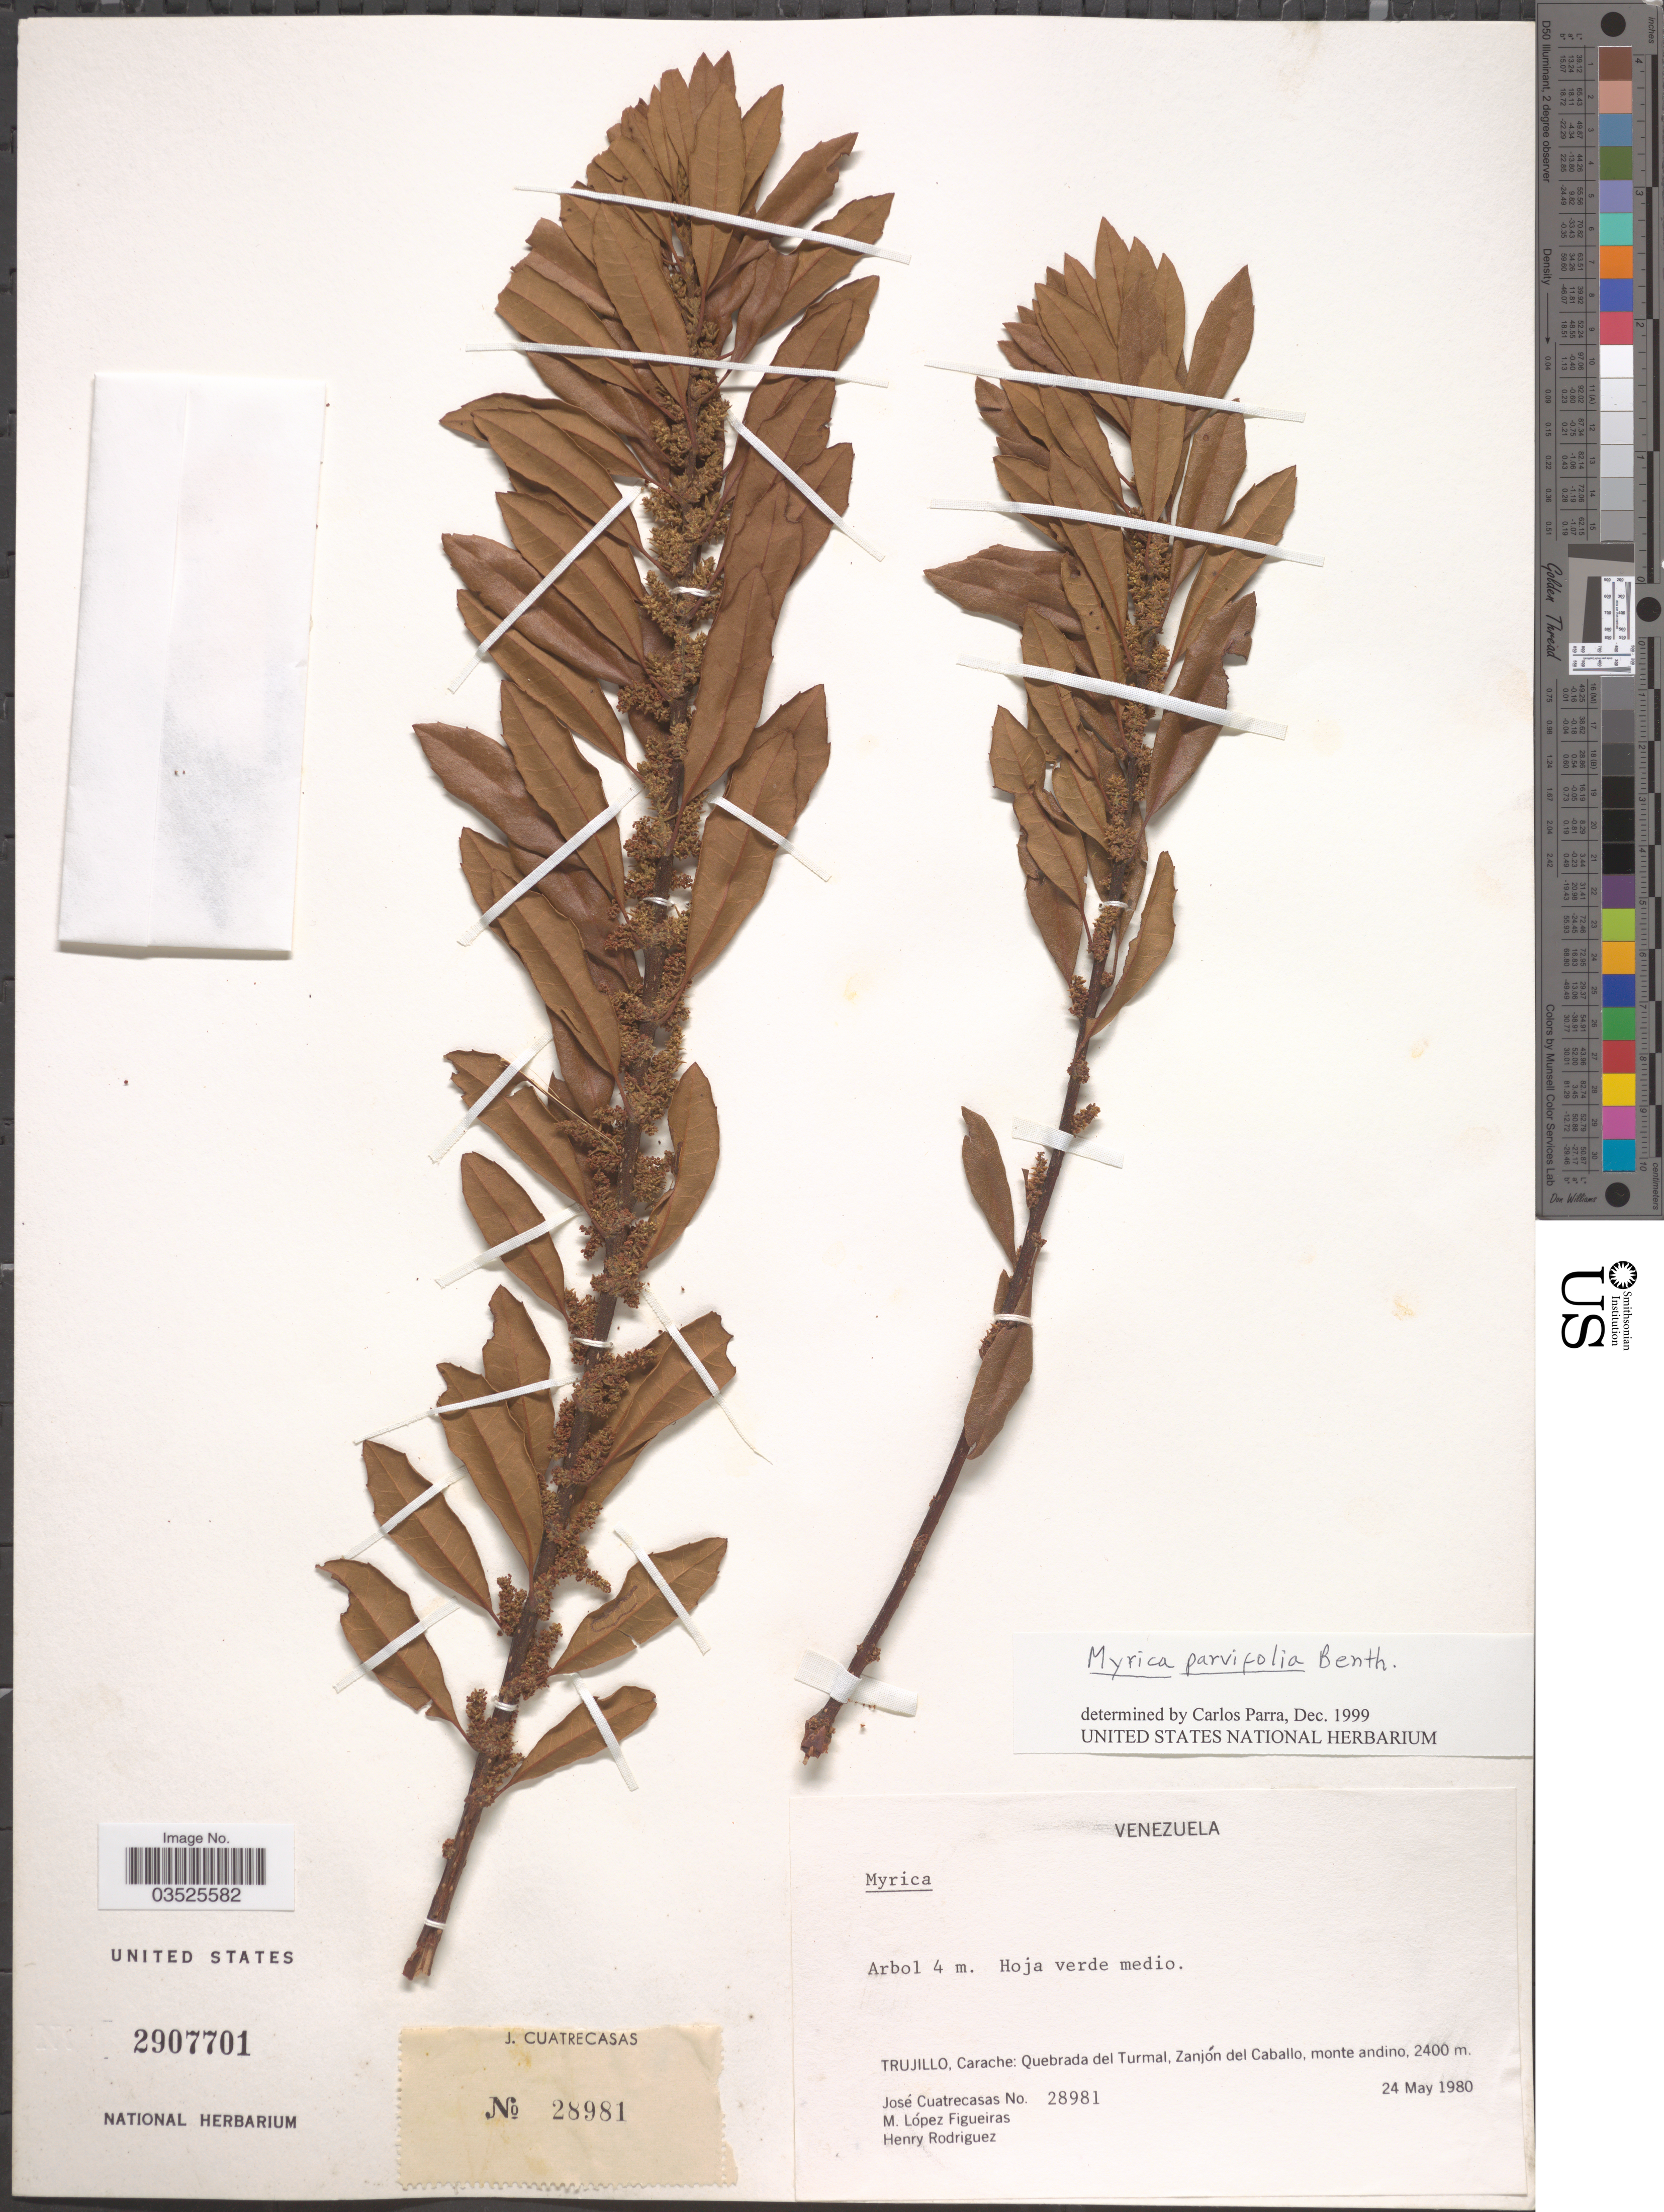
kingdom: Plantae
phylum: Tracheophyta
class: Magnoliopsida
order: Fagales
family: Myricaceae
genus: Morella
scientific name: Morella parvifolia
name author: (Benth.) Parra-Os.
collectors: J. Cuatrecasas, M. López Figueiras & H. A. Rodriguez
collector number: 28981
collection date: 1980-05-24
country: Venezuela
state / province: Trujillo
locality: Carache: Quebrada del Turmal, Zanjón del Caballo, monte andino.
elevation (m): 2400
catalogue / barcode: US 2907701